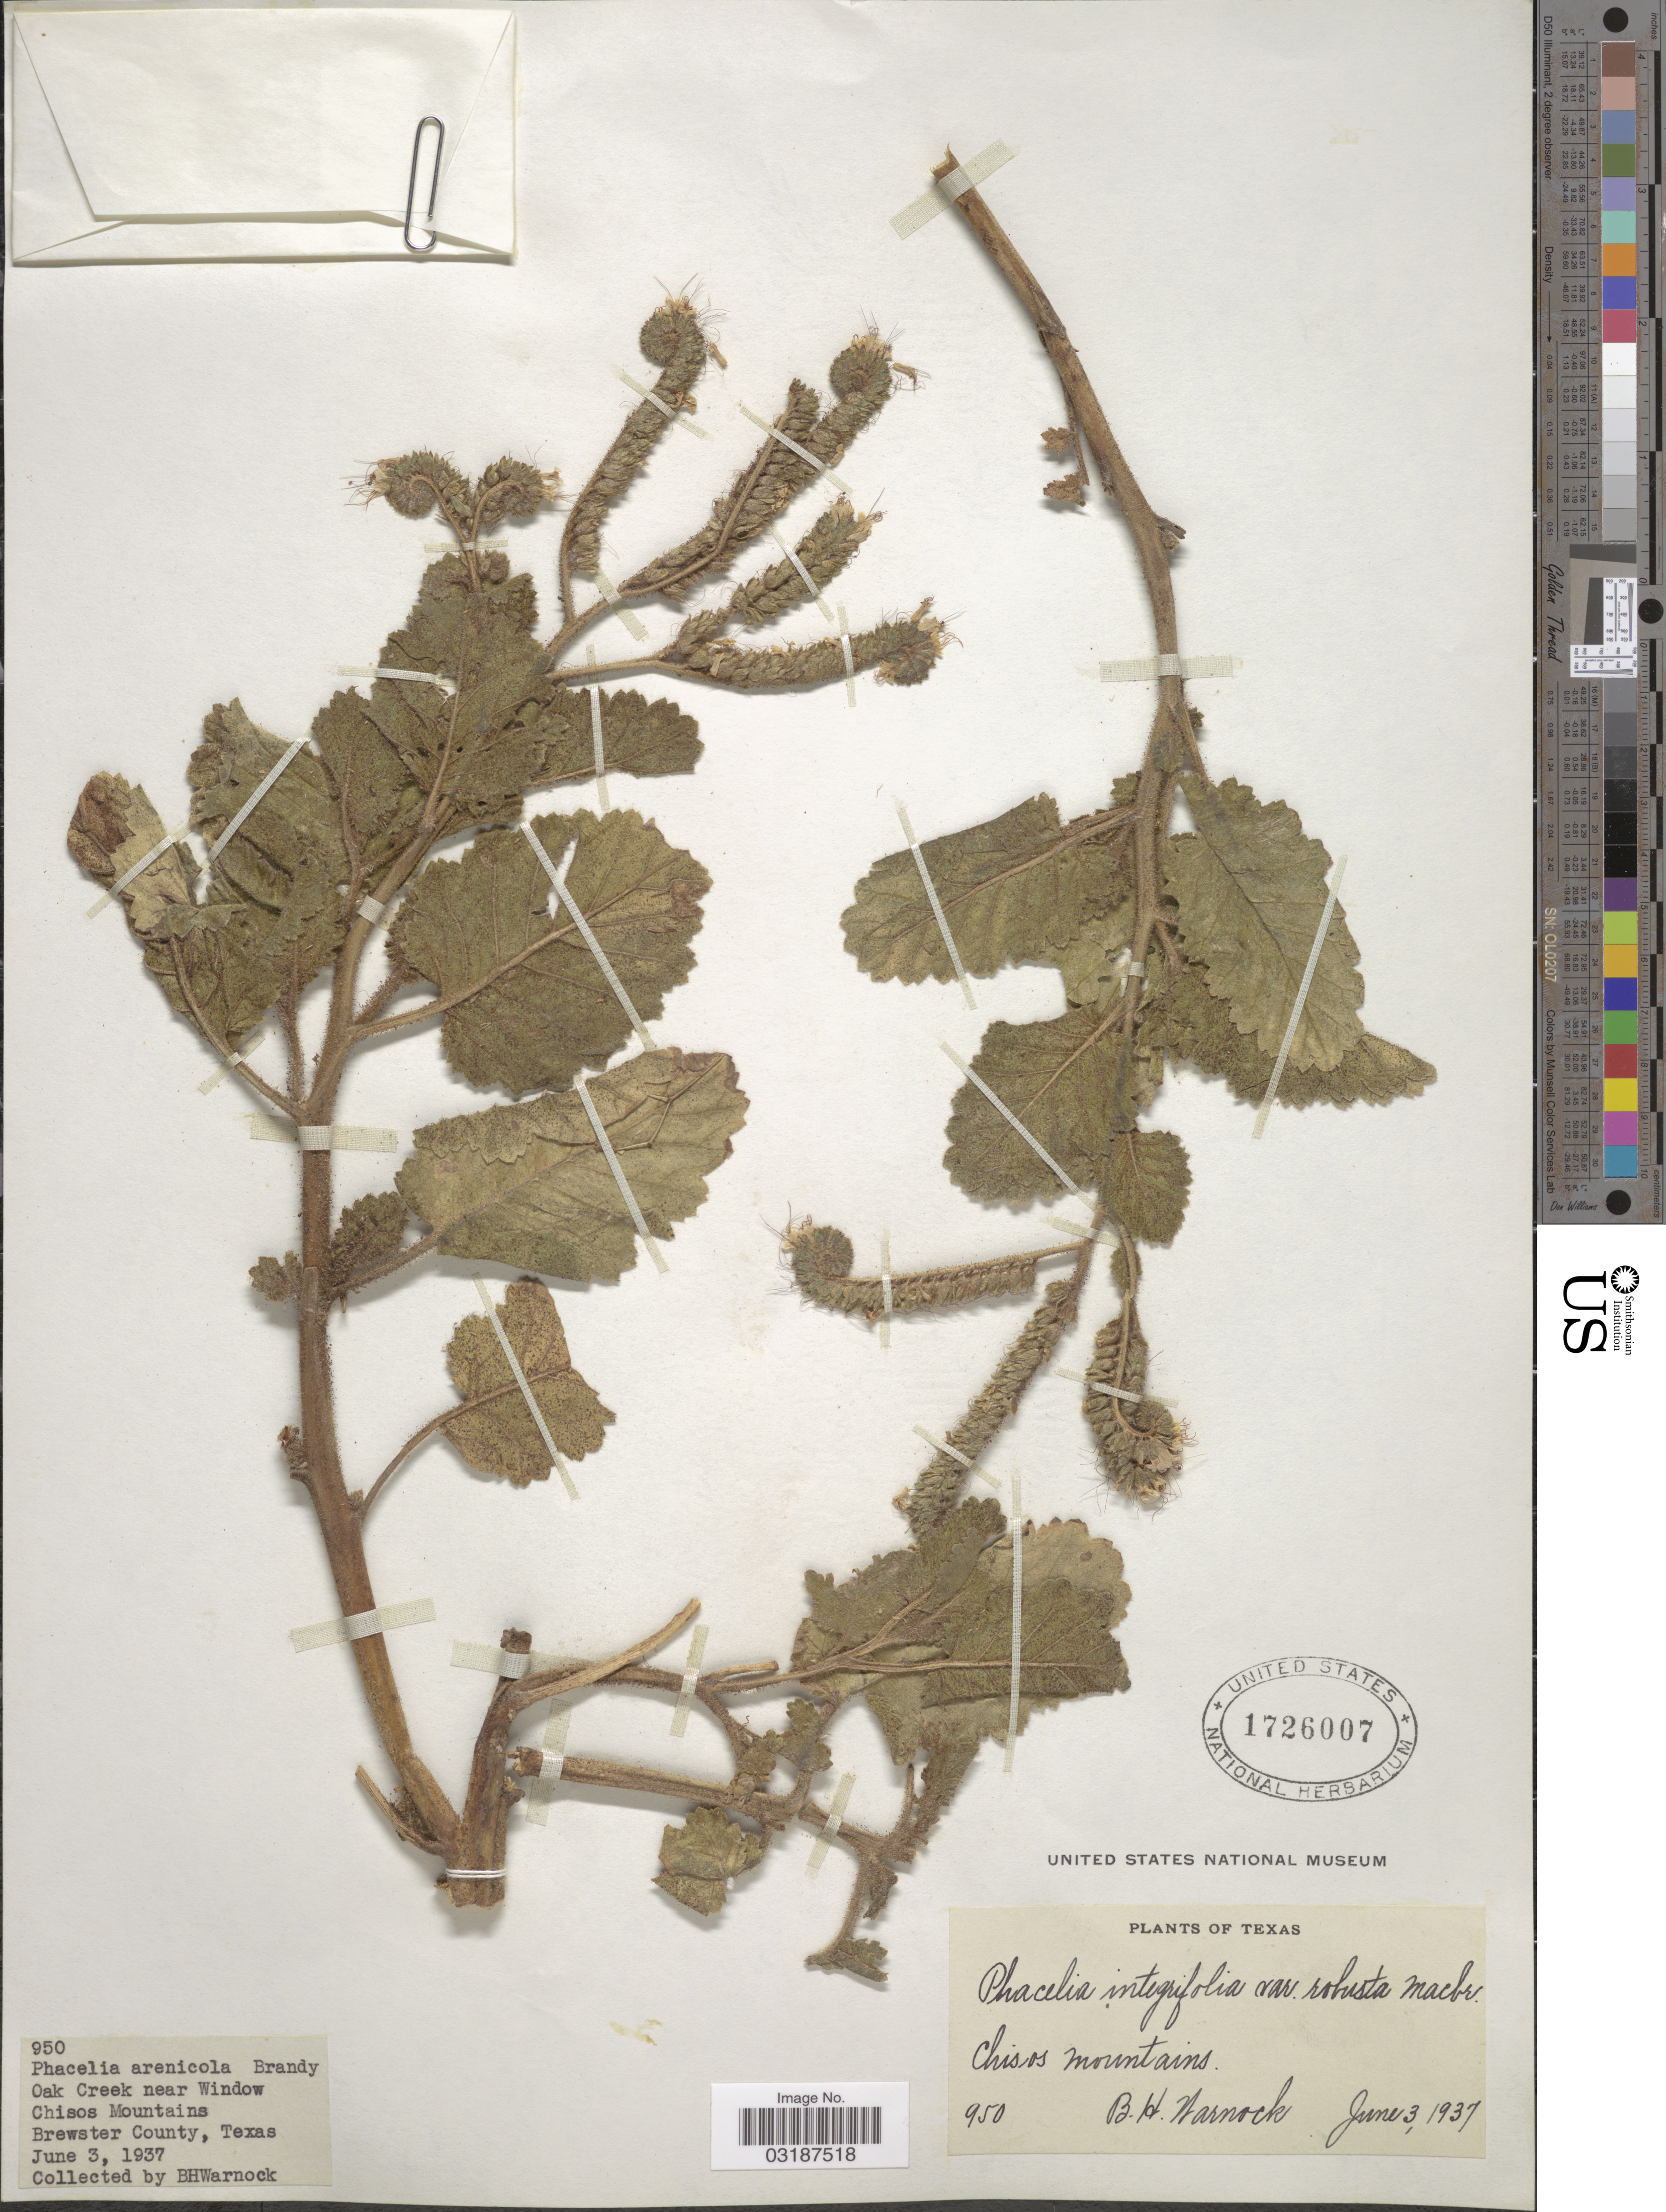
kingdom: Plantae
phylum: Tracheophyta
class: Magnoliopsida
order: Boraginales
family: Hydrophyllaceae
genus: Phacelia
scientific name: Phacelia robusta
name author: (J.F. Macbr.) I.M. Johnst.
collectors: B. H. Warnock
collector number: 950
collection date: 1937-06-03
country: United States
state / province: Texas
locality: Oak Creek near Window. Chisos Mountains. Brewster County.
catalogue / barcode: US 1726007